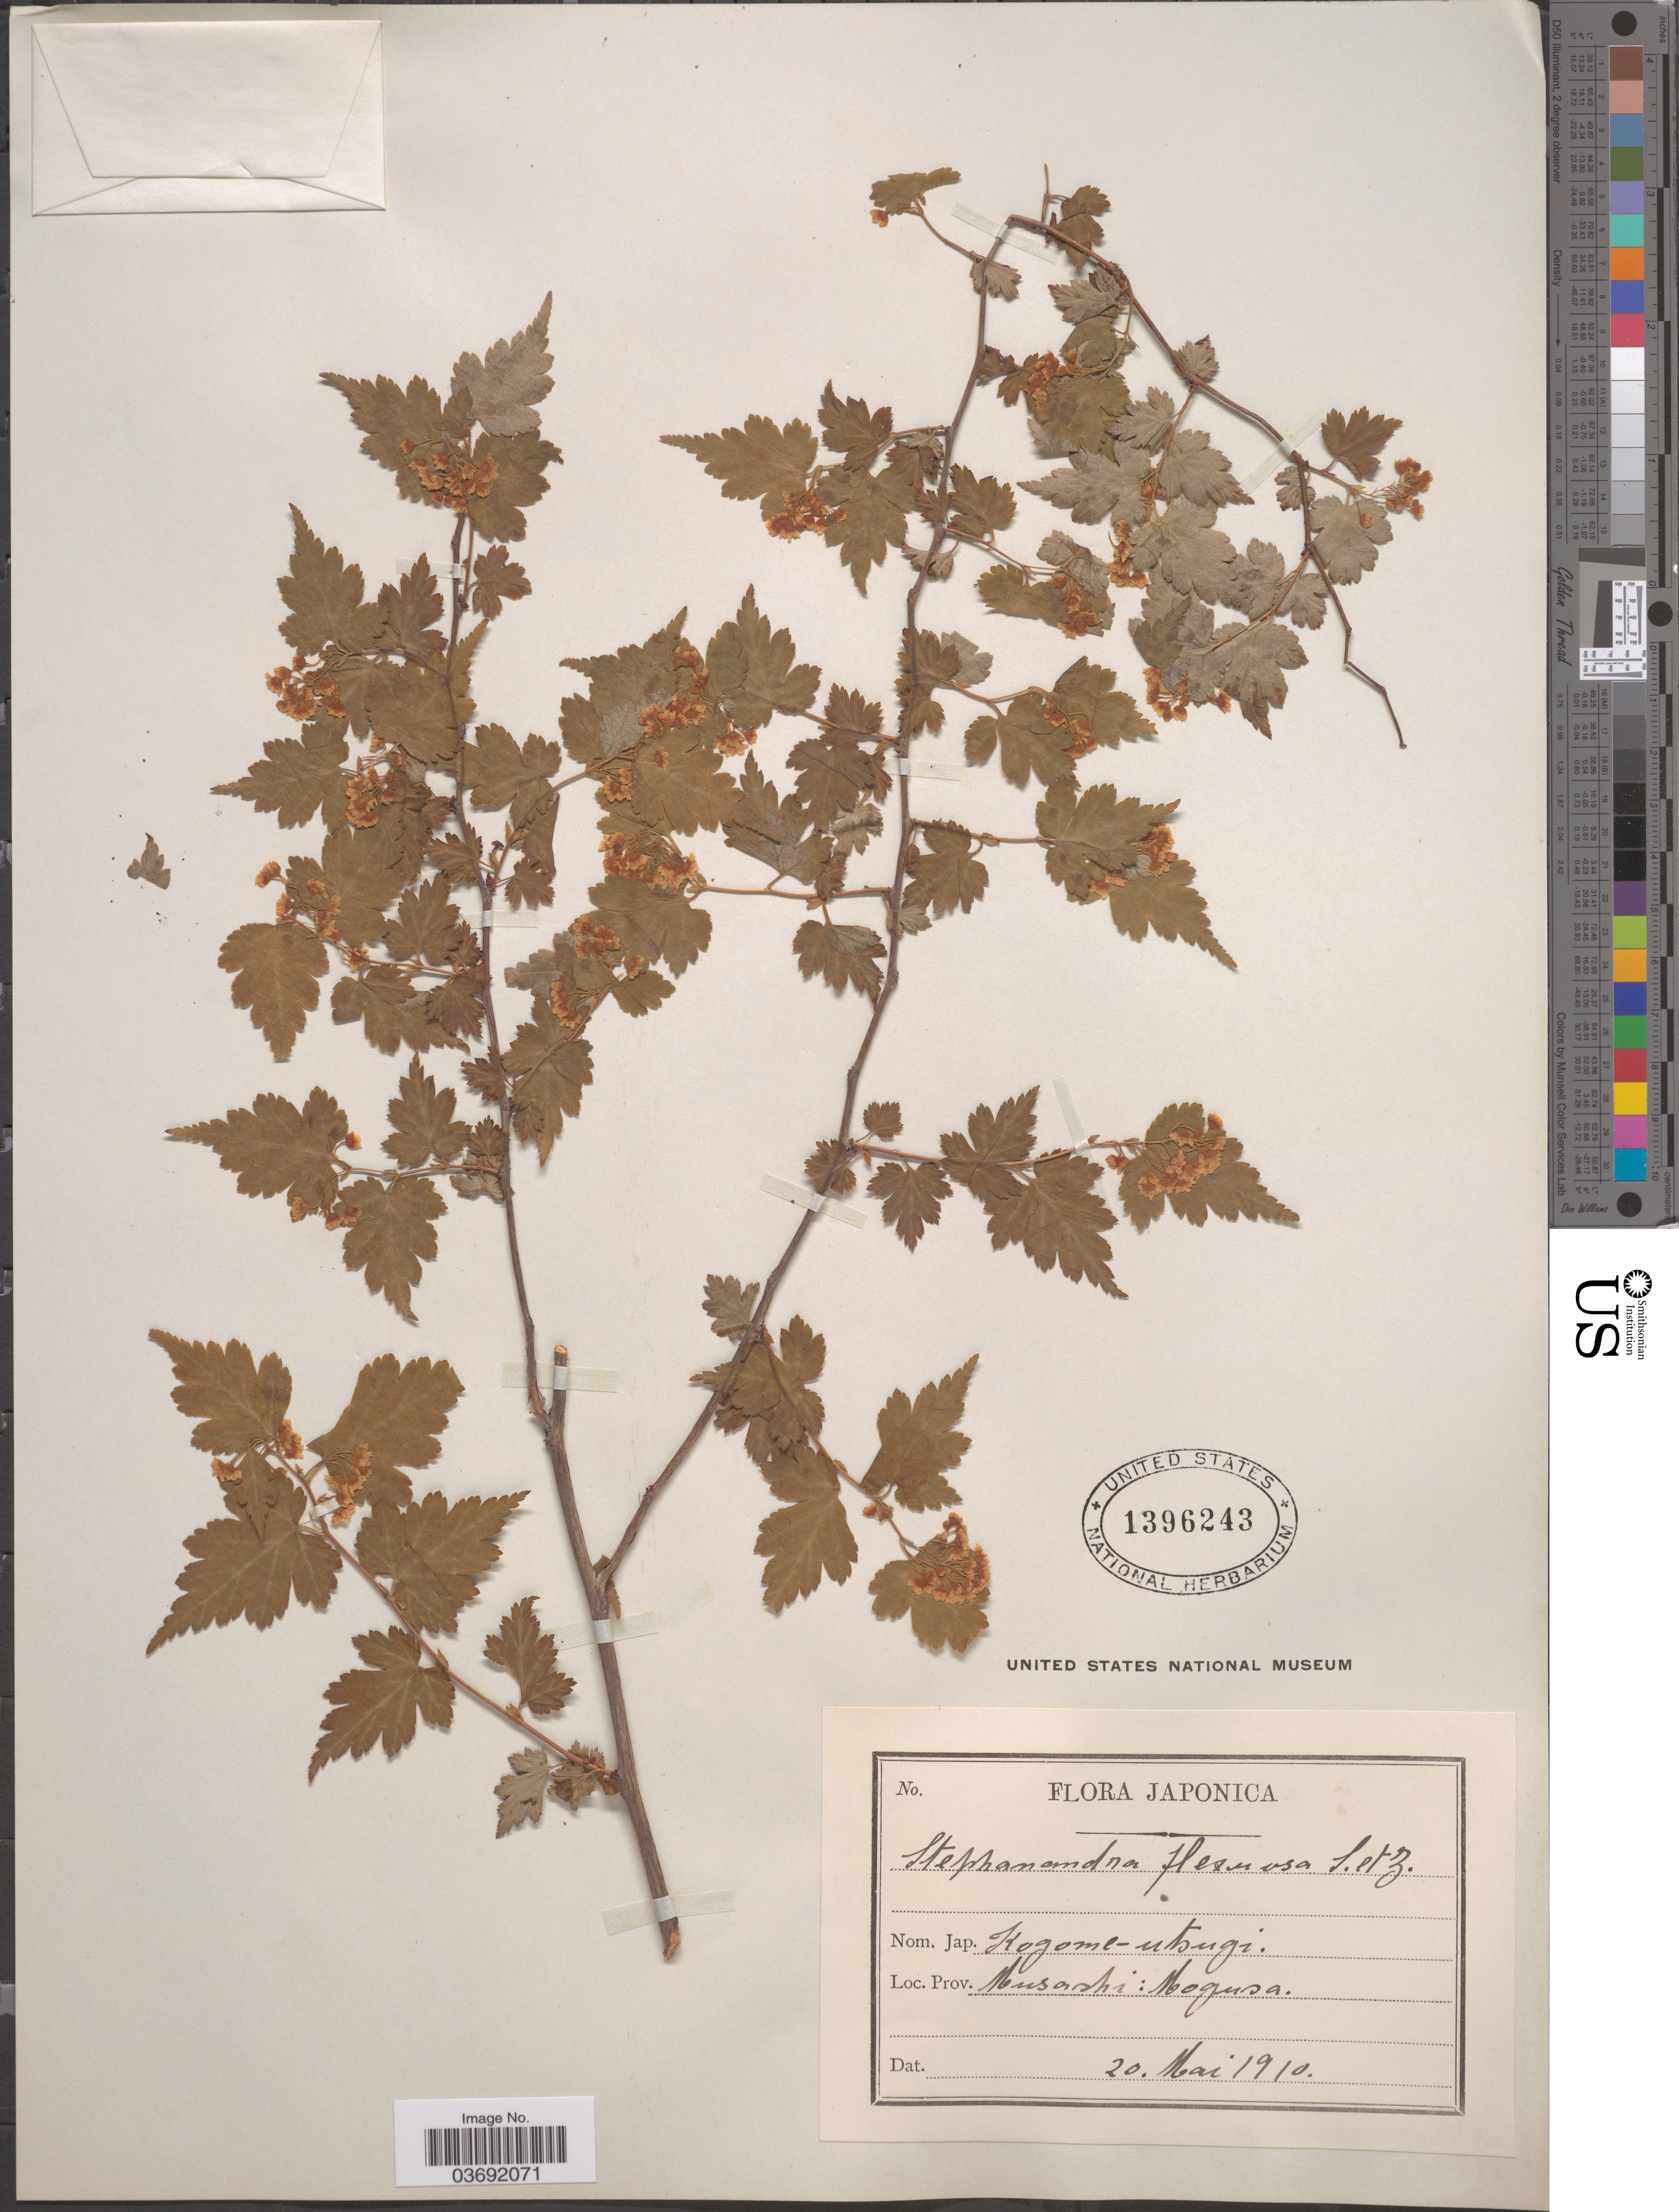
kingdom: Plantae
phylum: Tracheophyta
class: Magnoliopsida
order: Rosales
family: Rosaceae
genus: Neillia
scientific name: Neillia incisa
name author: (Thunb.) S.H. Oh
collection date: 1910-05-20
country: Japan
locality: Musashi: Mogusa.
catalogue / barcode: US 1396243